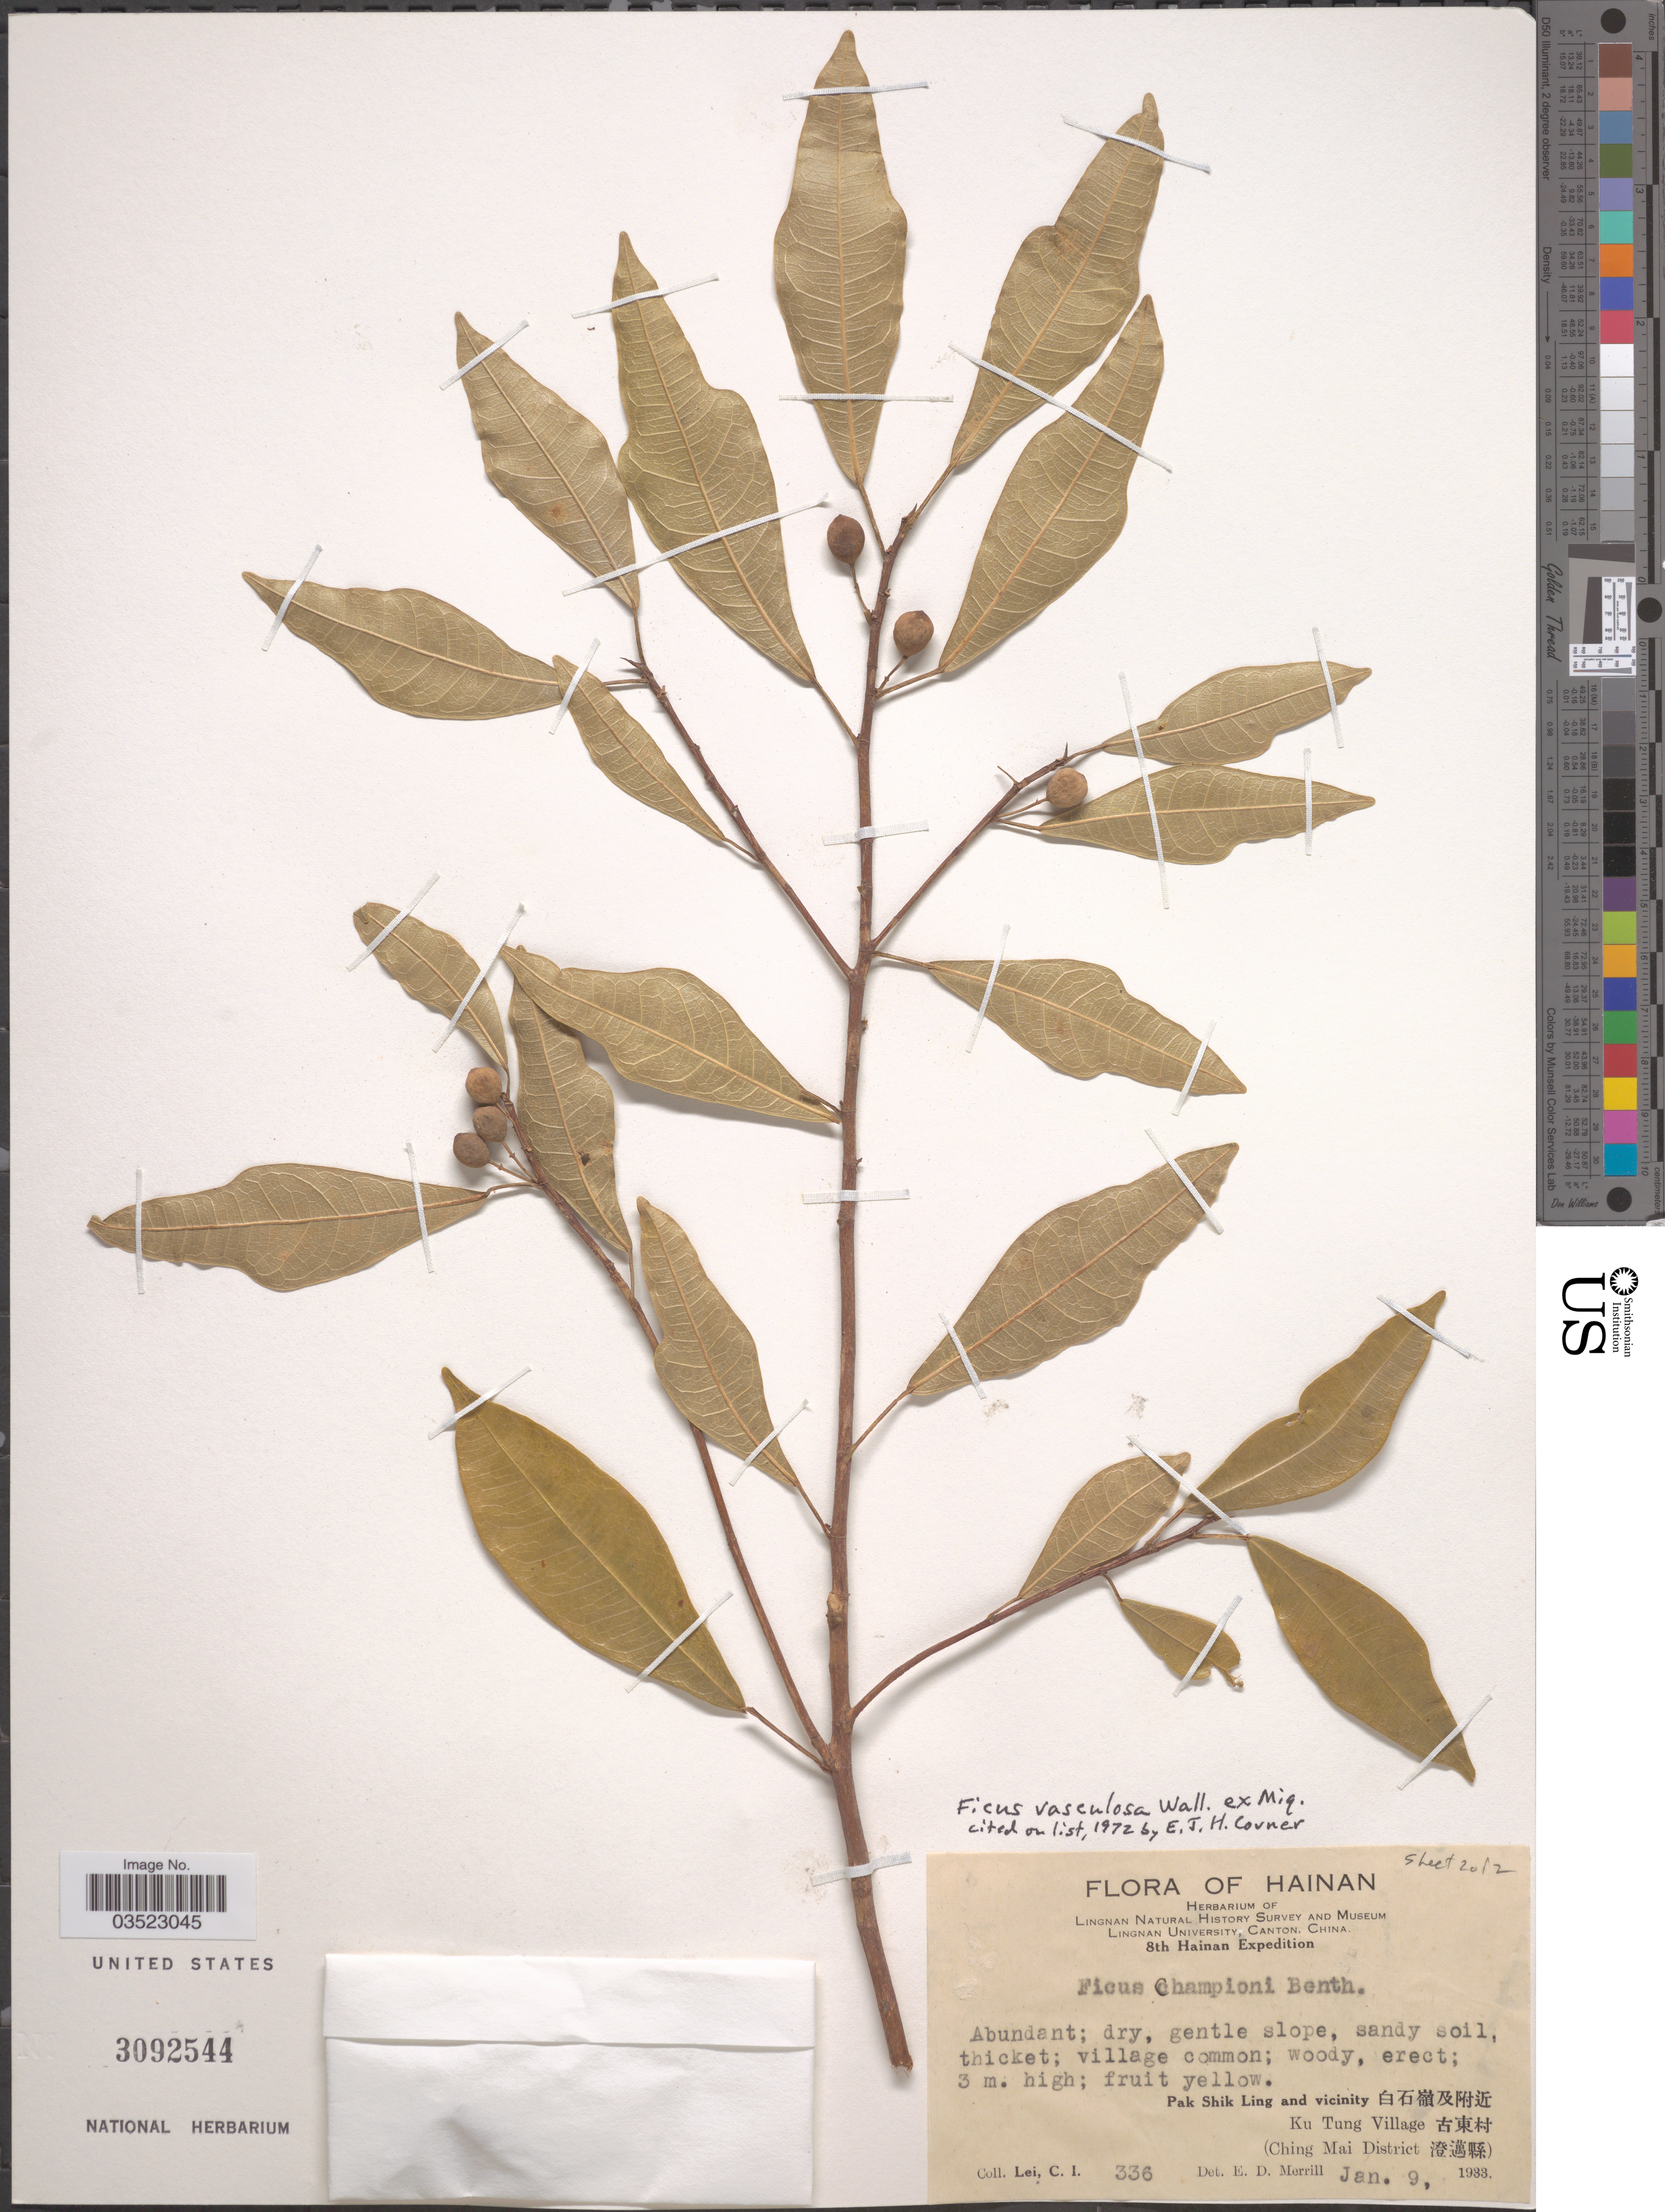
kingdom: Plantae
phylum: Tracheophyta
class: Magnoliopsida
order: Rosales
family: Moraceae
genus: Ficus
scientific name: Ficus vasculosa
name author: Wall. ex Miq.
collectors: C. I. Lei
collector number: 336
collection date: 1983-01-09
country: China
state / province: Hainan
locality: Lingnan Natural History Survey and Museum Lingnan University, Canton, China. 8th Hainan Expedition. Pak Shik Ling and vicinity X. Ku Tung Village X. (Ching Mai District X).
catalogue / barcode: US 3092544